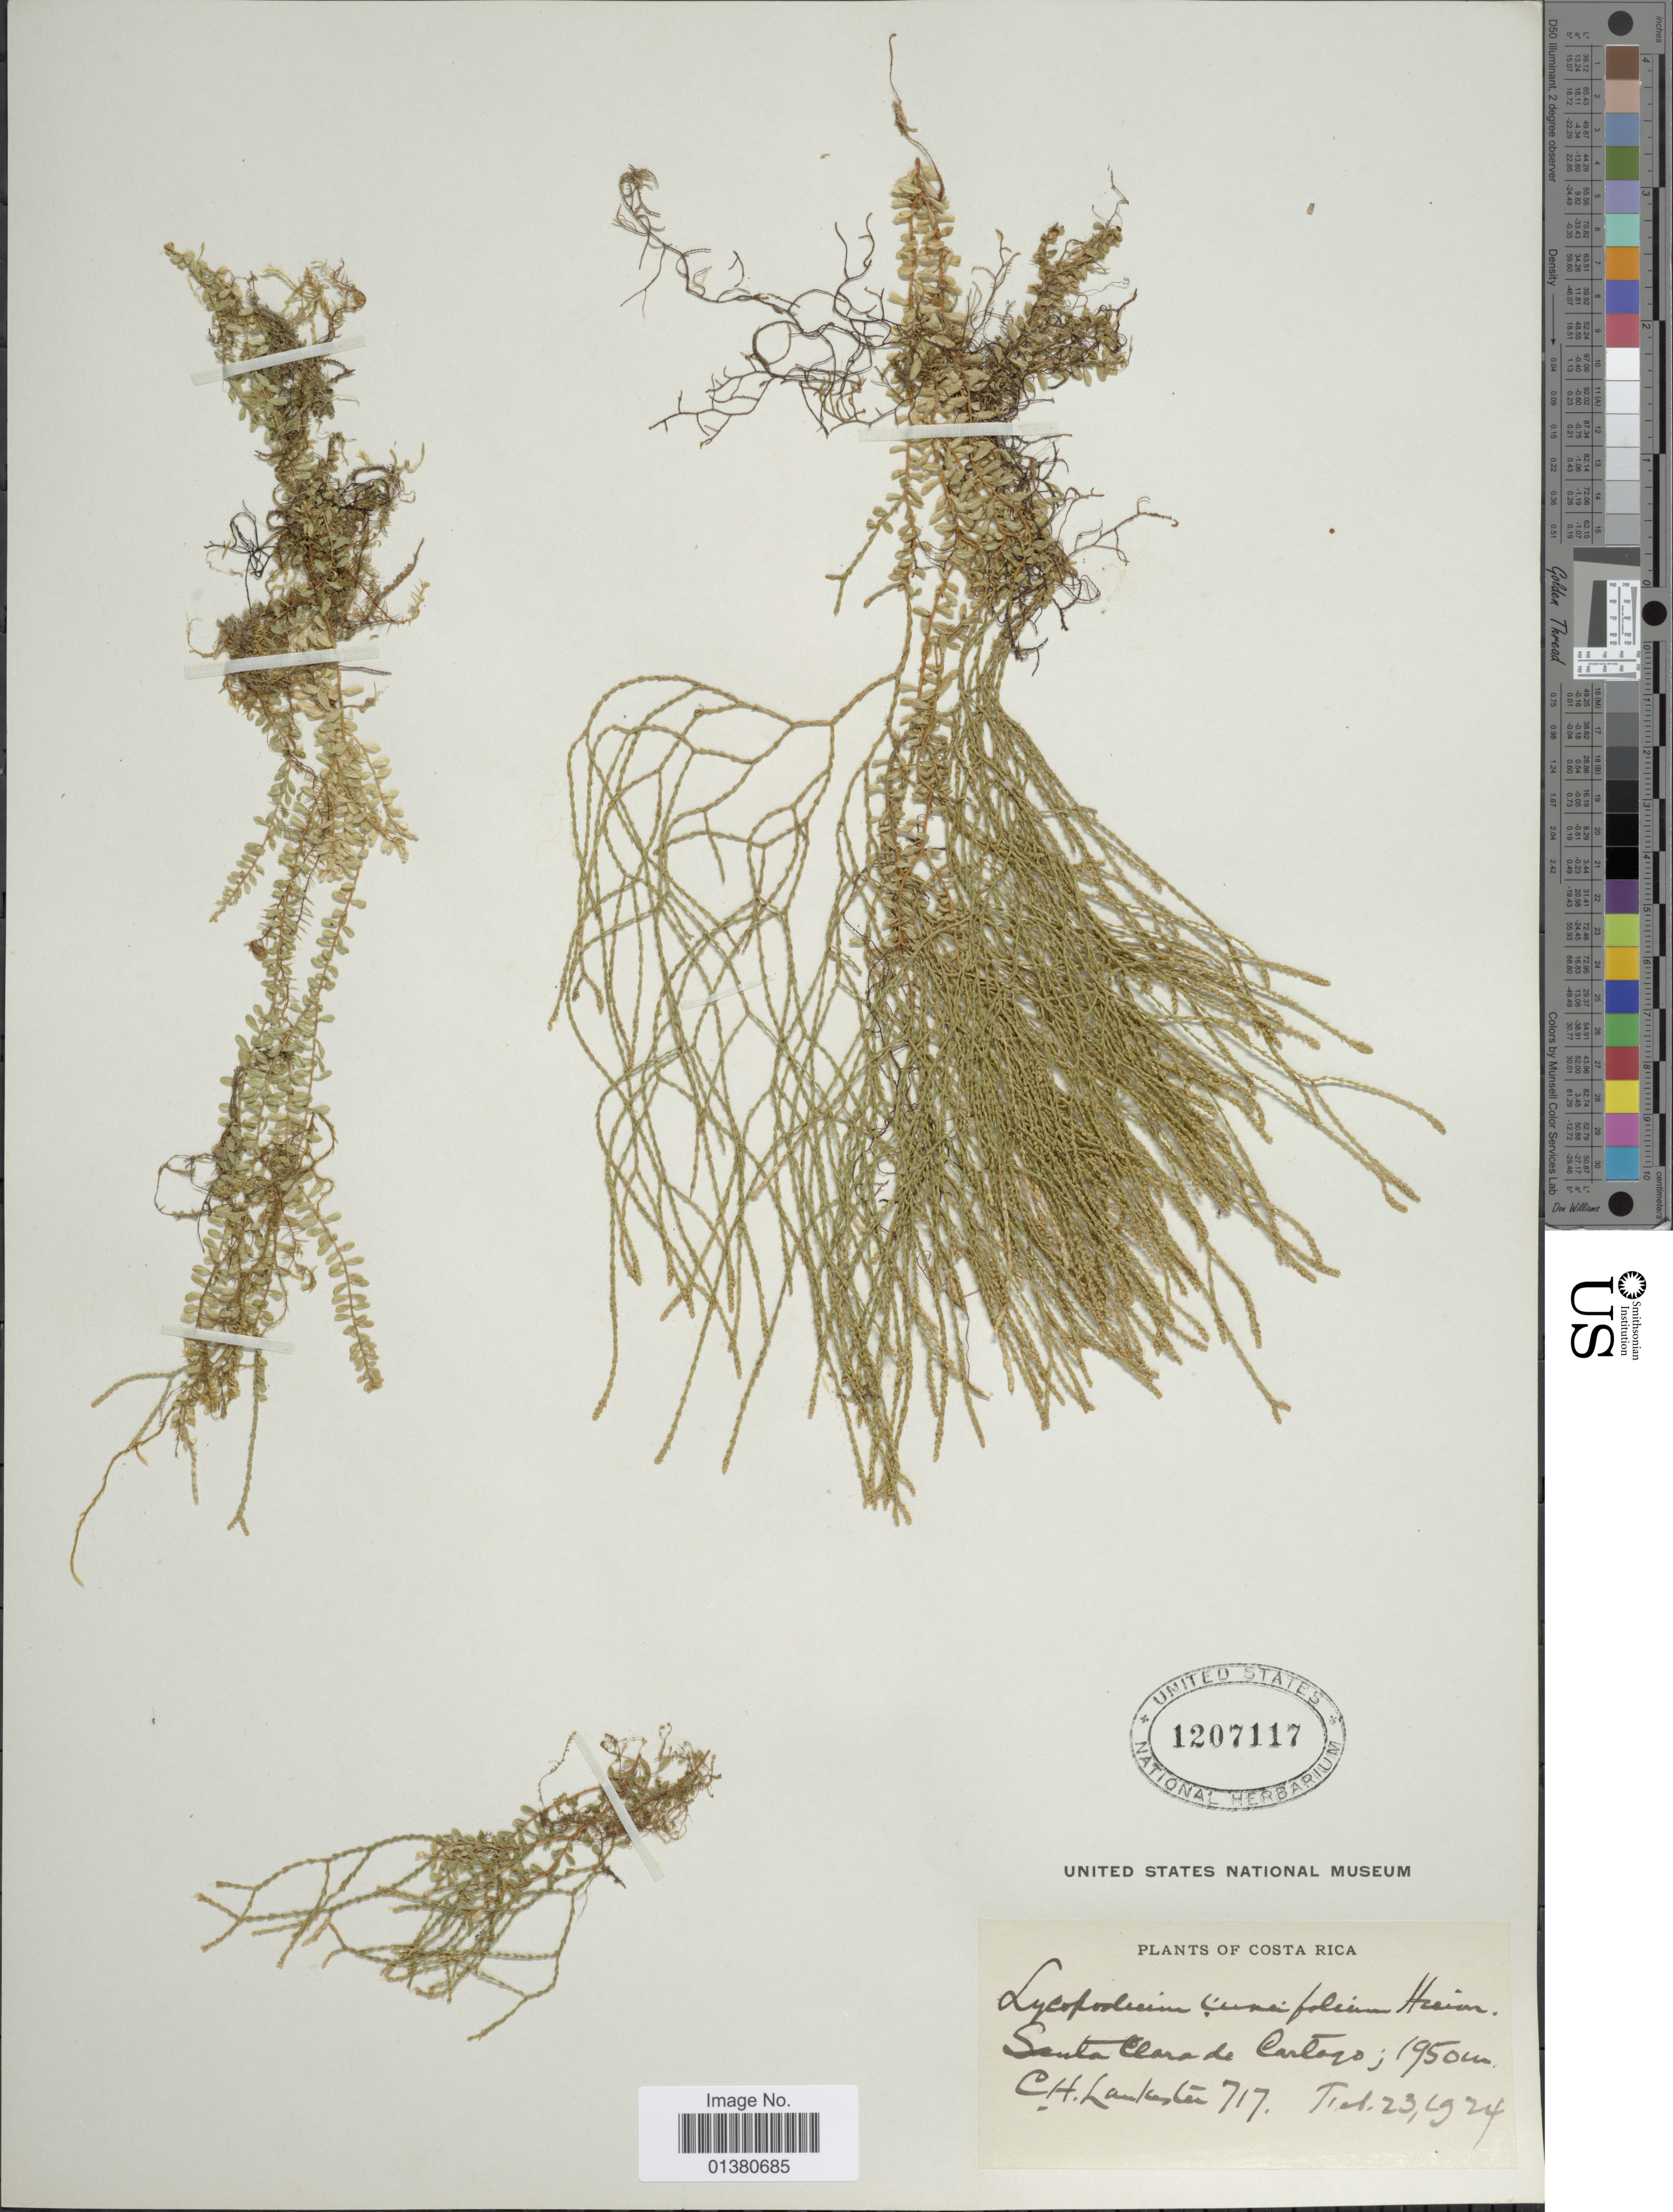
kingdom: Plantae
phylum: Tracheophyta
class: Lycopodiopsida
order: Lycopodiales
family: Lycopodiaceae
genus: Phlegmariurus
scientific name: Phlegmariurus cuneifolius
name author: (Hieron.) B. Øllg.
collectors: C. H. Lankester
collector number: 717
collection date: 1924-07-23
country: Costa Rica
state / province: Cartago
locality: Santa Clara de Cartago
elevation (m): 1950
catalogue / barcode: US 1207117